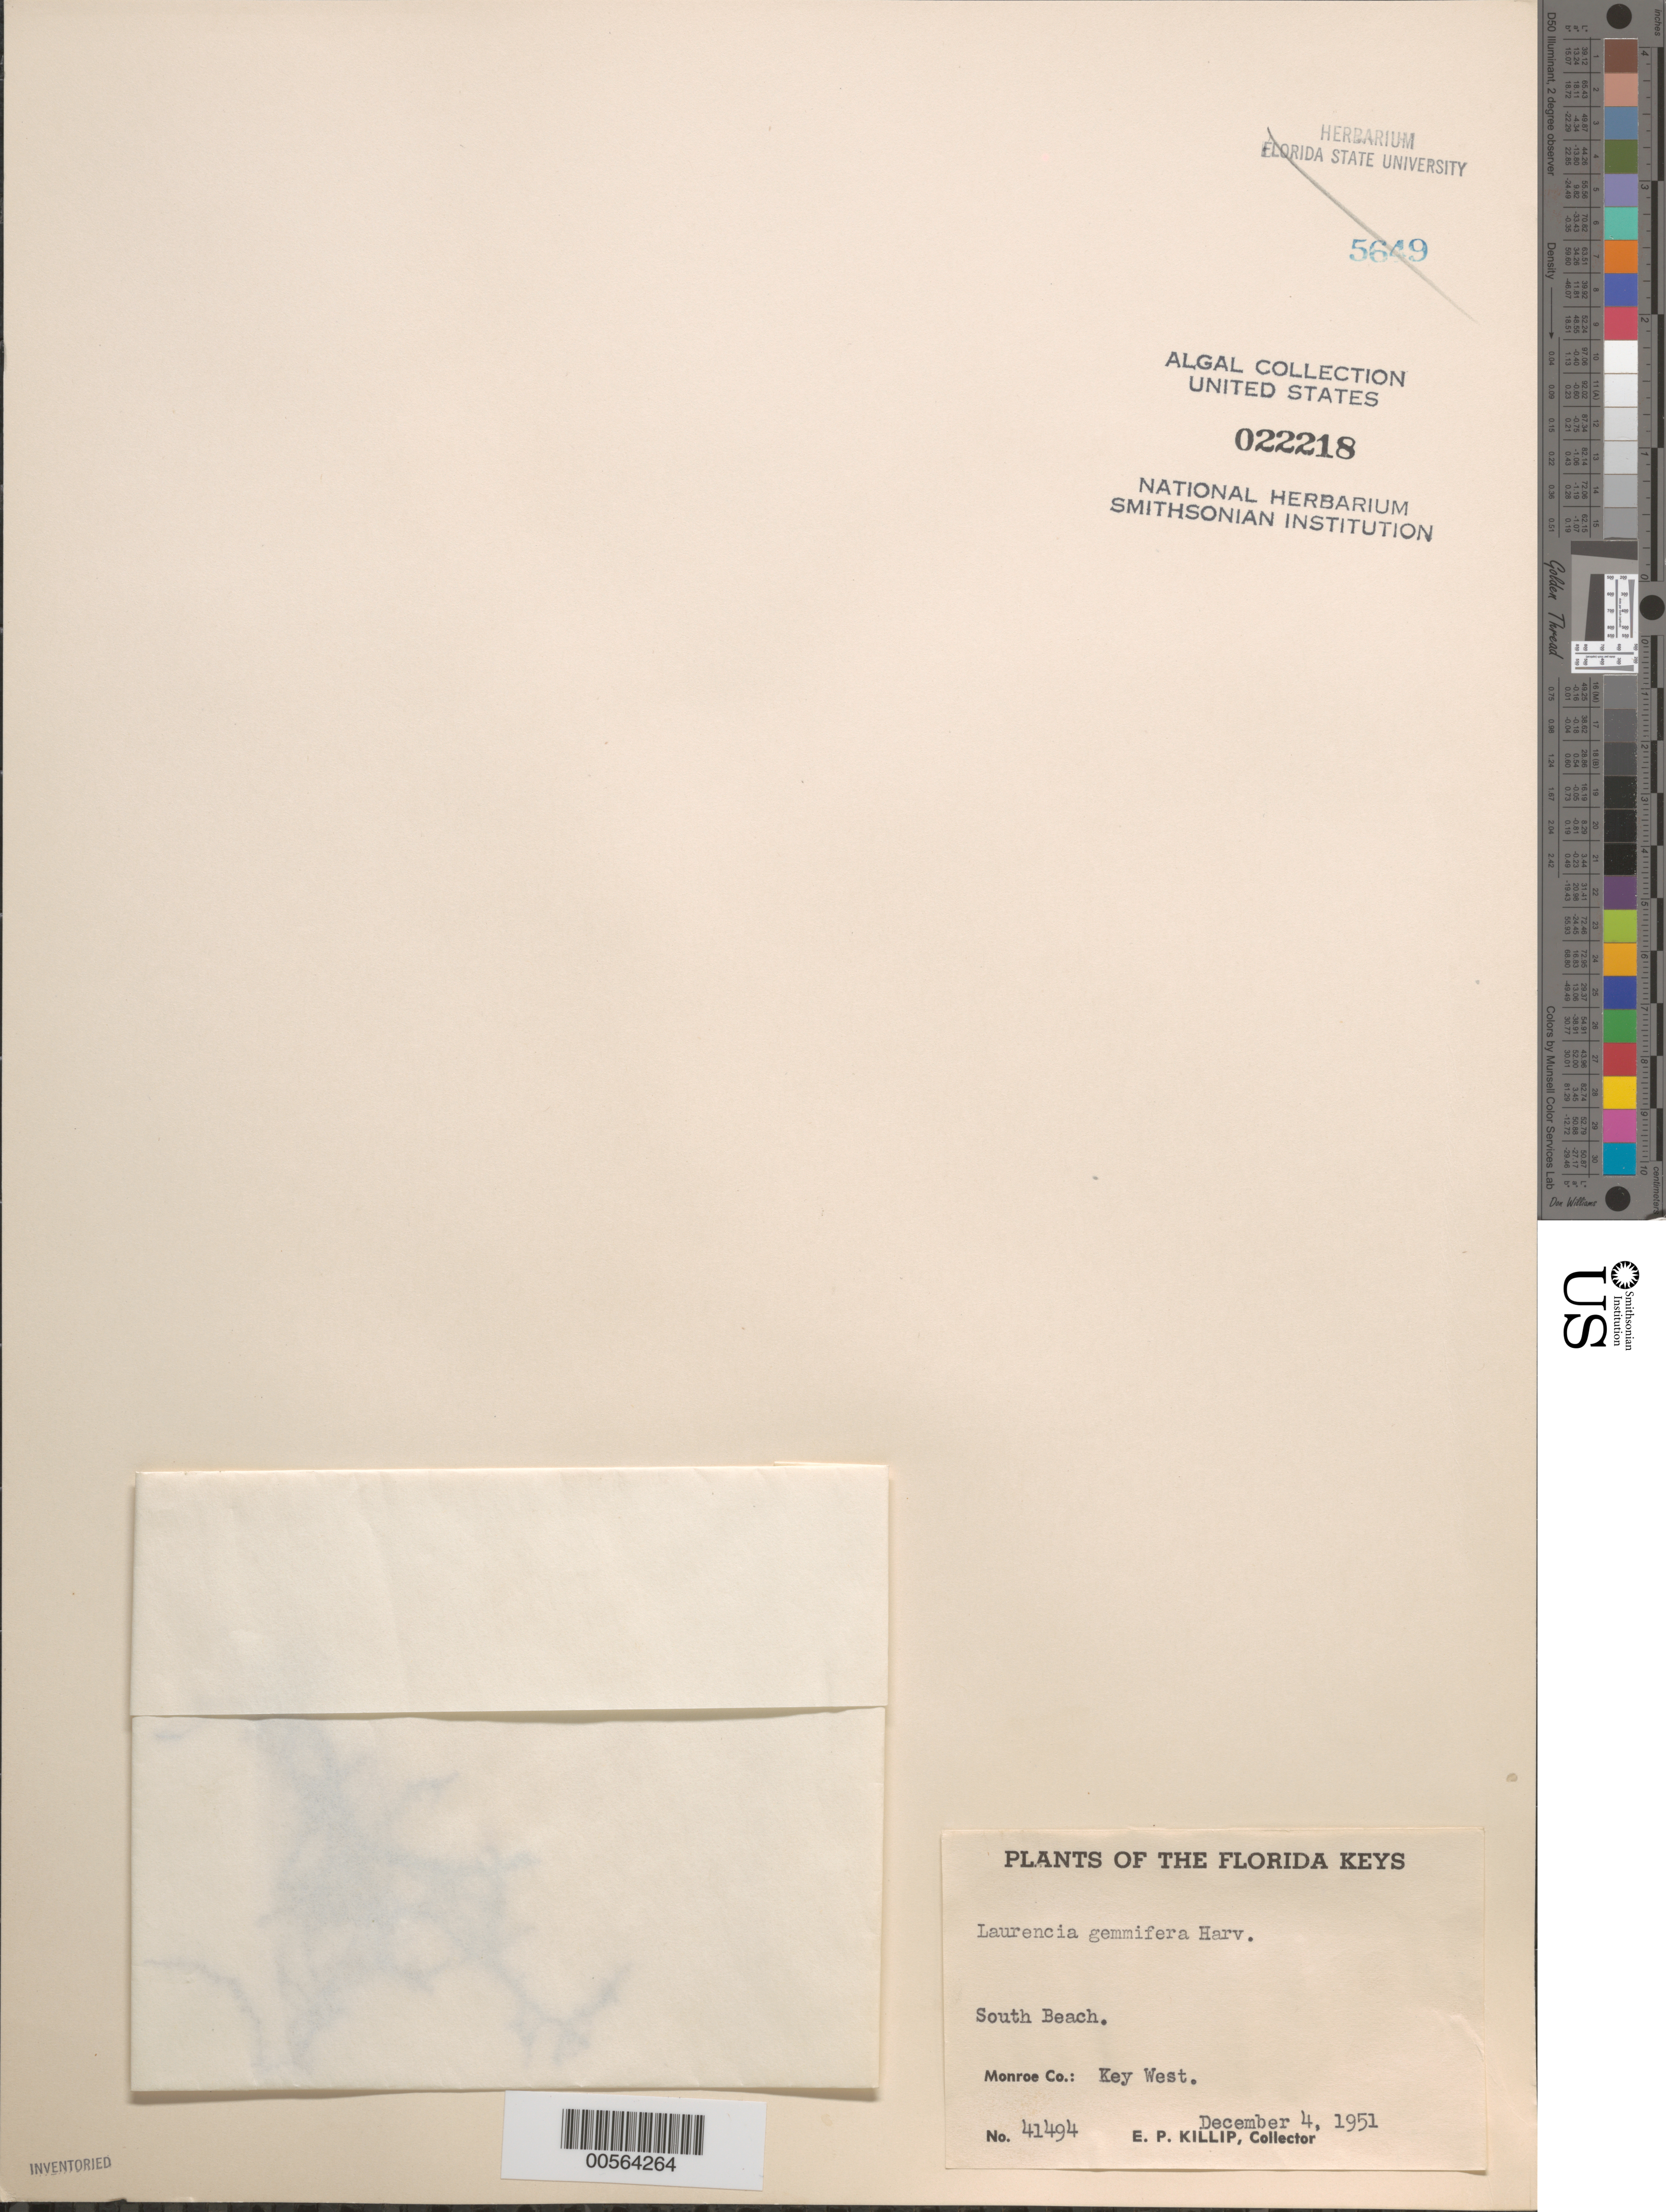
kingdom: Plantae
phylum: Rhodophyta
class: Florideophyceae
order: Ceramiales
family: Rhodomelaceae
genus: Yuzurua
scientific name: Yuzurua poiteaui var. gemmifera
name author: (Harvey) M.J. Wynne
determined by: Algae name updating Project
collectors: E. P. Killip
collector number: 41494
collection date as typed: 04 Dec 1951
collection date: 1951-12-04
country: United States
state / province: Florida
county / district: Monroe County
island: Key West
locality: South Beach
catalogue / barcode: US 22218